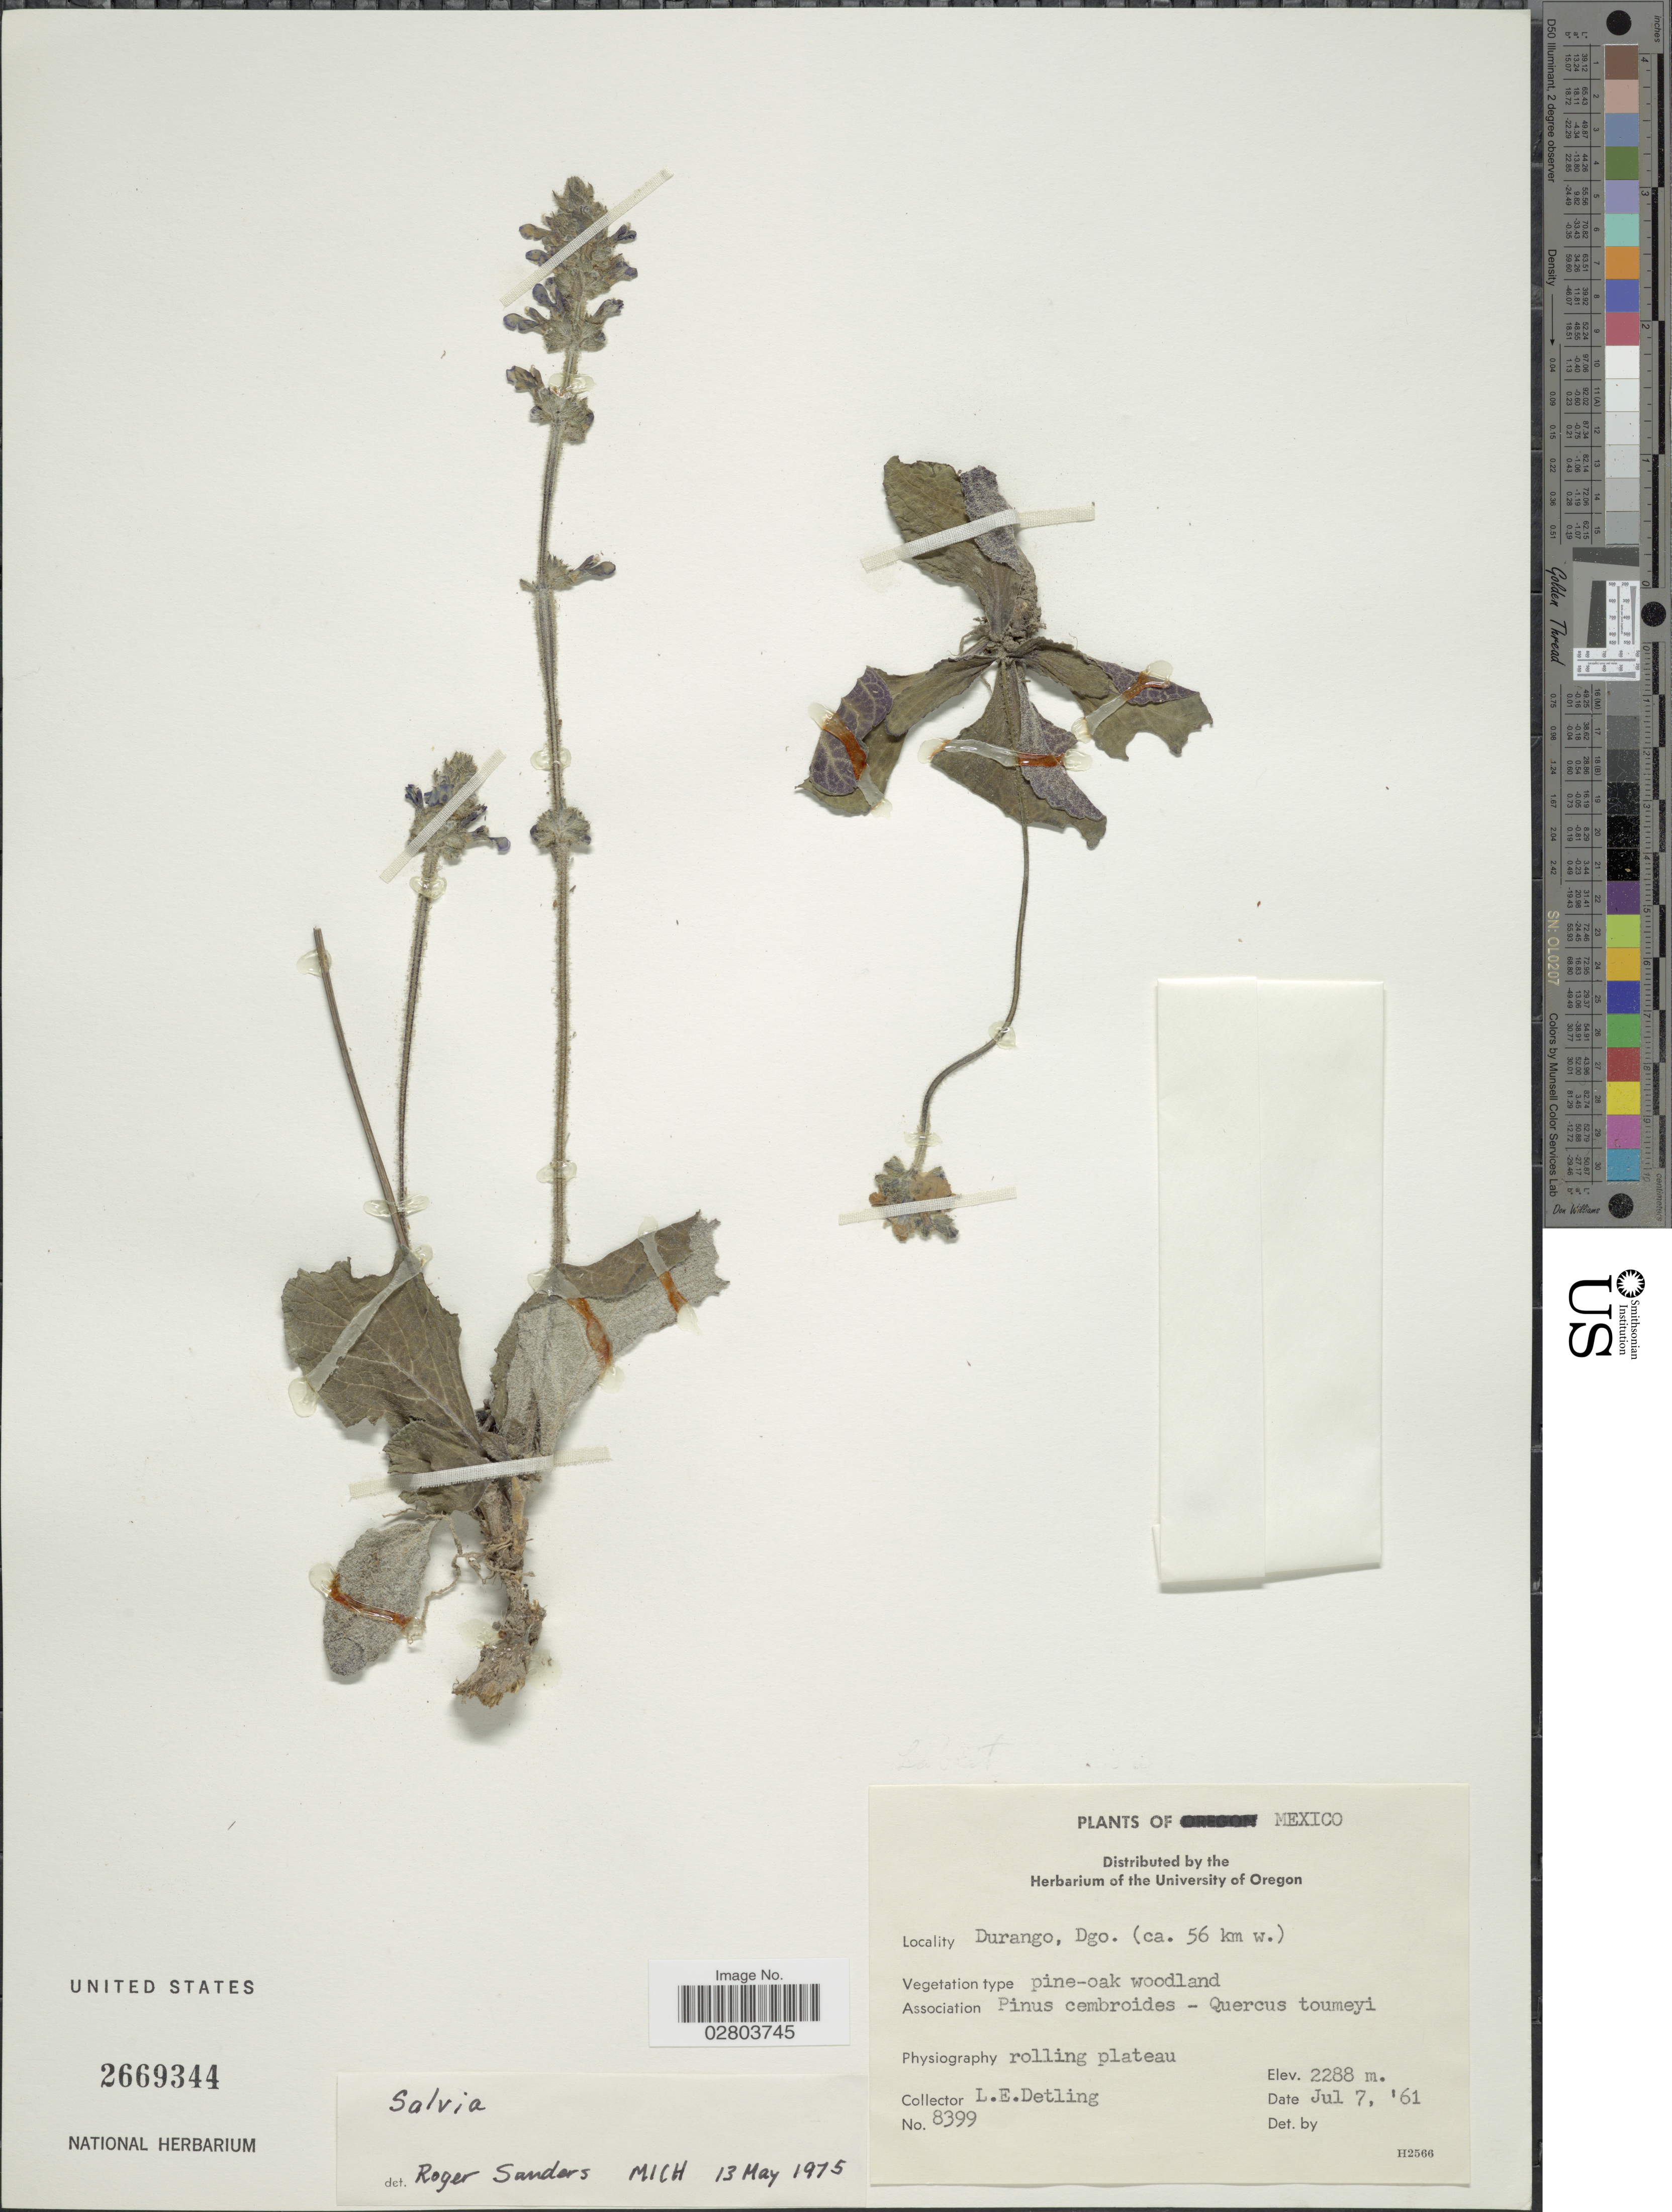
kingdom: Plantae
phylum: Tracheophyta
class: Magnoliopsida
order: Lamiales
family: Lamiaceae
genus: Salvia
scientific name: Salvia sp.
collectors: L. E. Detling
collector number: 8399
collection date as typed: Transcribed d/m/y: 7/7/61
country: Mexico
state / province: Durango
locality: Durango, Dgo. (ca. 56 km w.).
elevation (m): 2288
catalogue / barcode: US 2669344